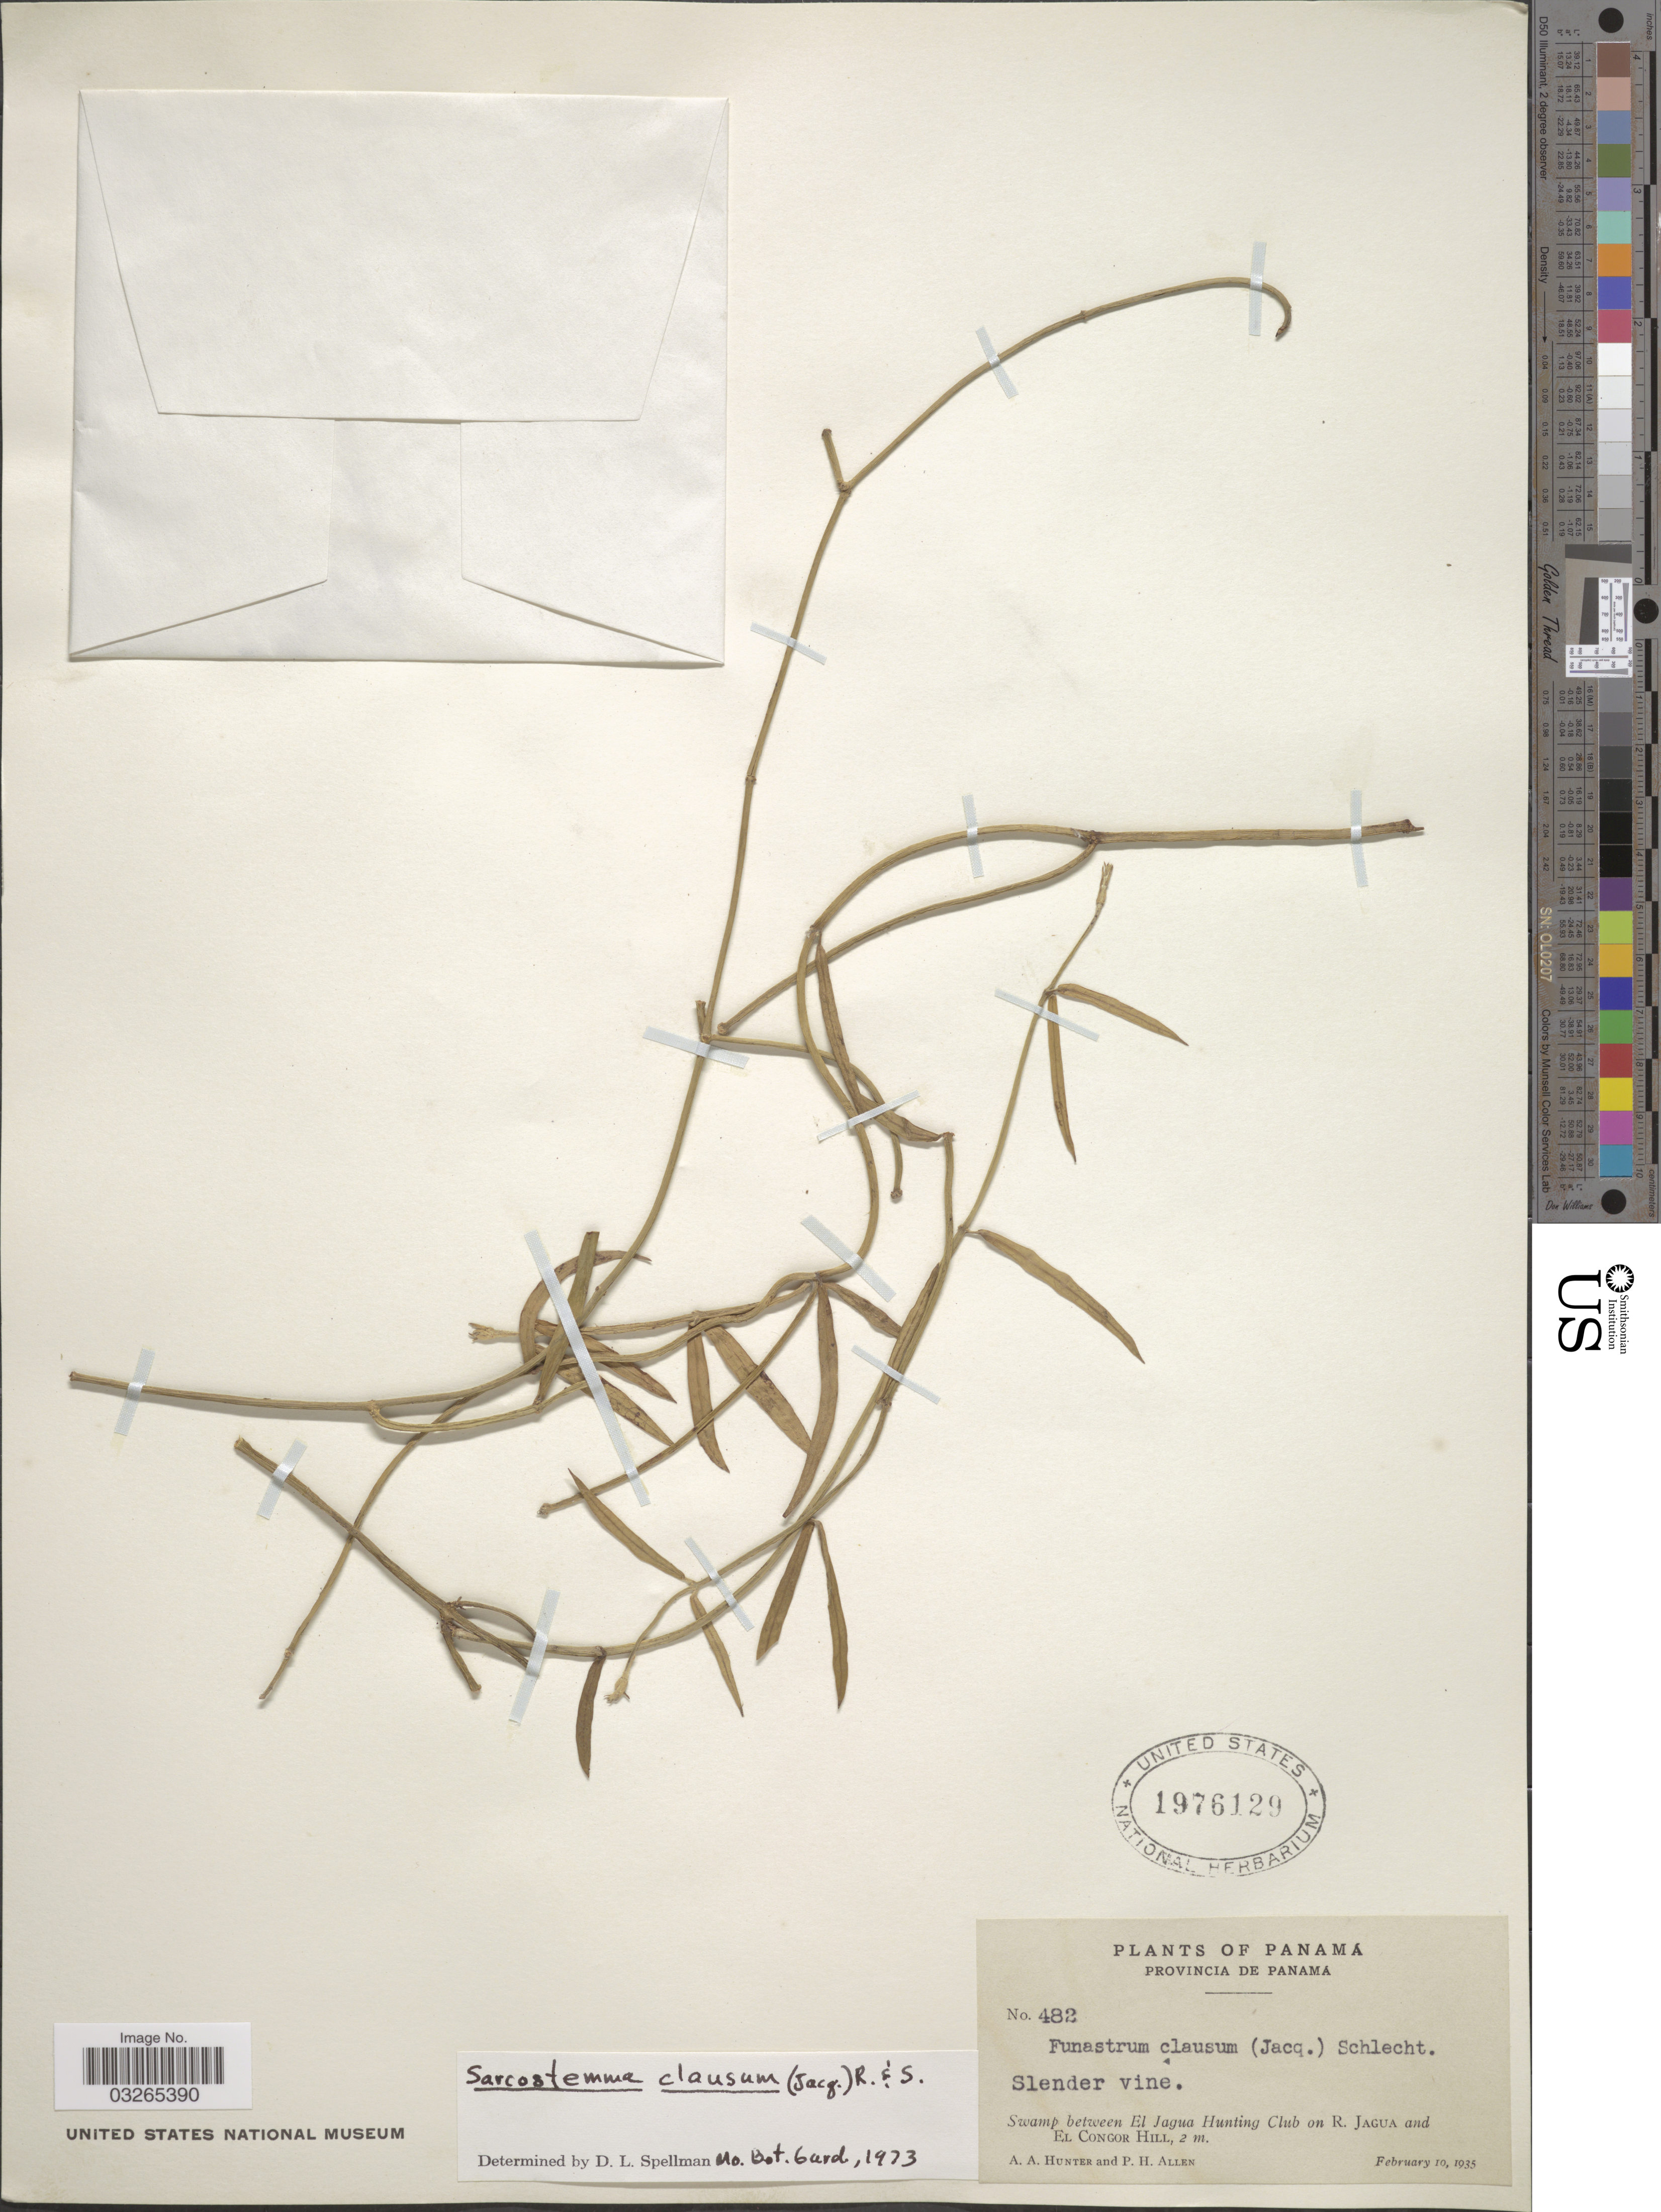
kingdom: Plantae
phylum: Tracheophyta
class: Magnoliopsida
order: Gentianales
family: Apocynaceae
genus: Sarcostemma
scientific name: Sarcostemma clausum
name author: (Jacq.) Schult.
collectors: A. Hunter & P. H. Allen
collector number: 482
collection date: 1935-02-10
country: Panama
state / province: Panamá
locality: Swamp between El Jagua Hunting Club on R. Jagua and El Congor Hill.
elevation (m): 2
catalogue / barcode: US 1976129